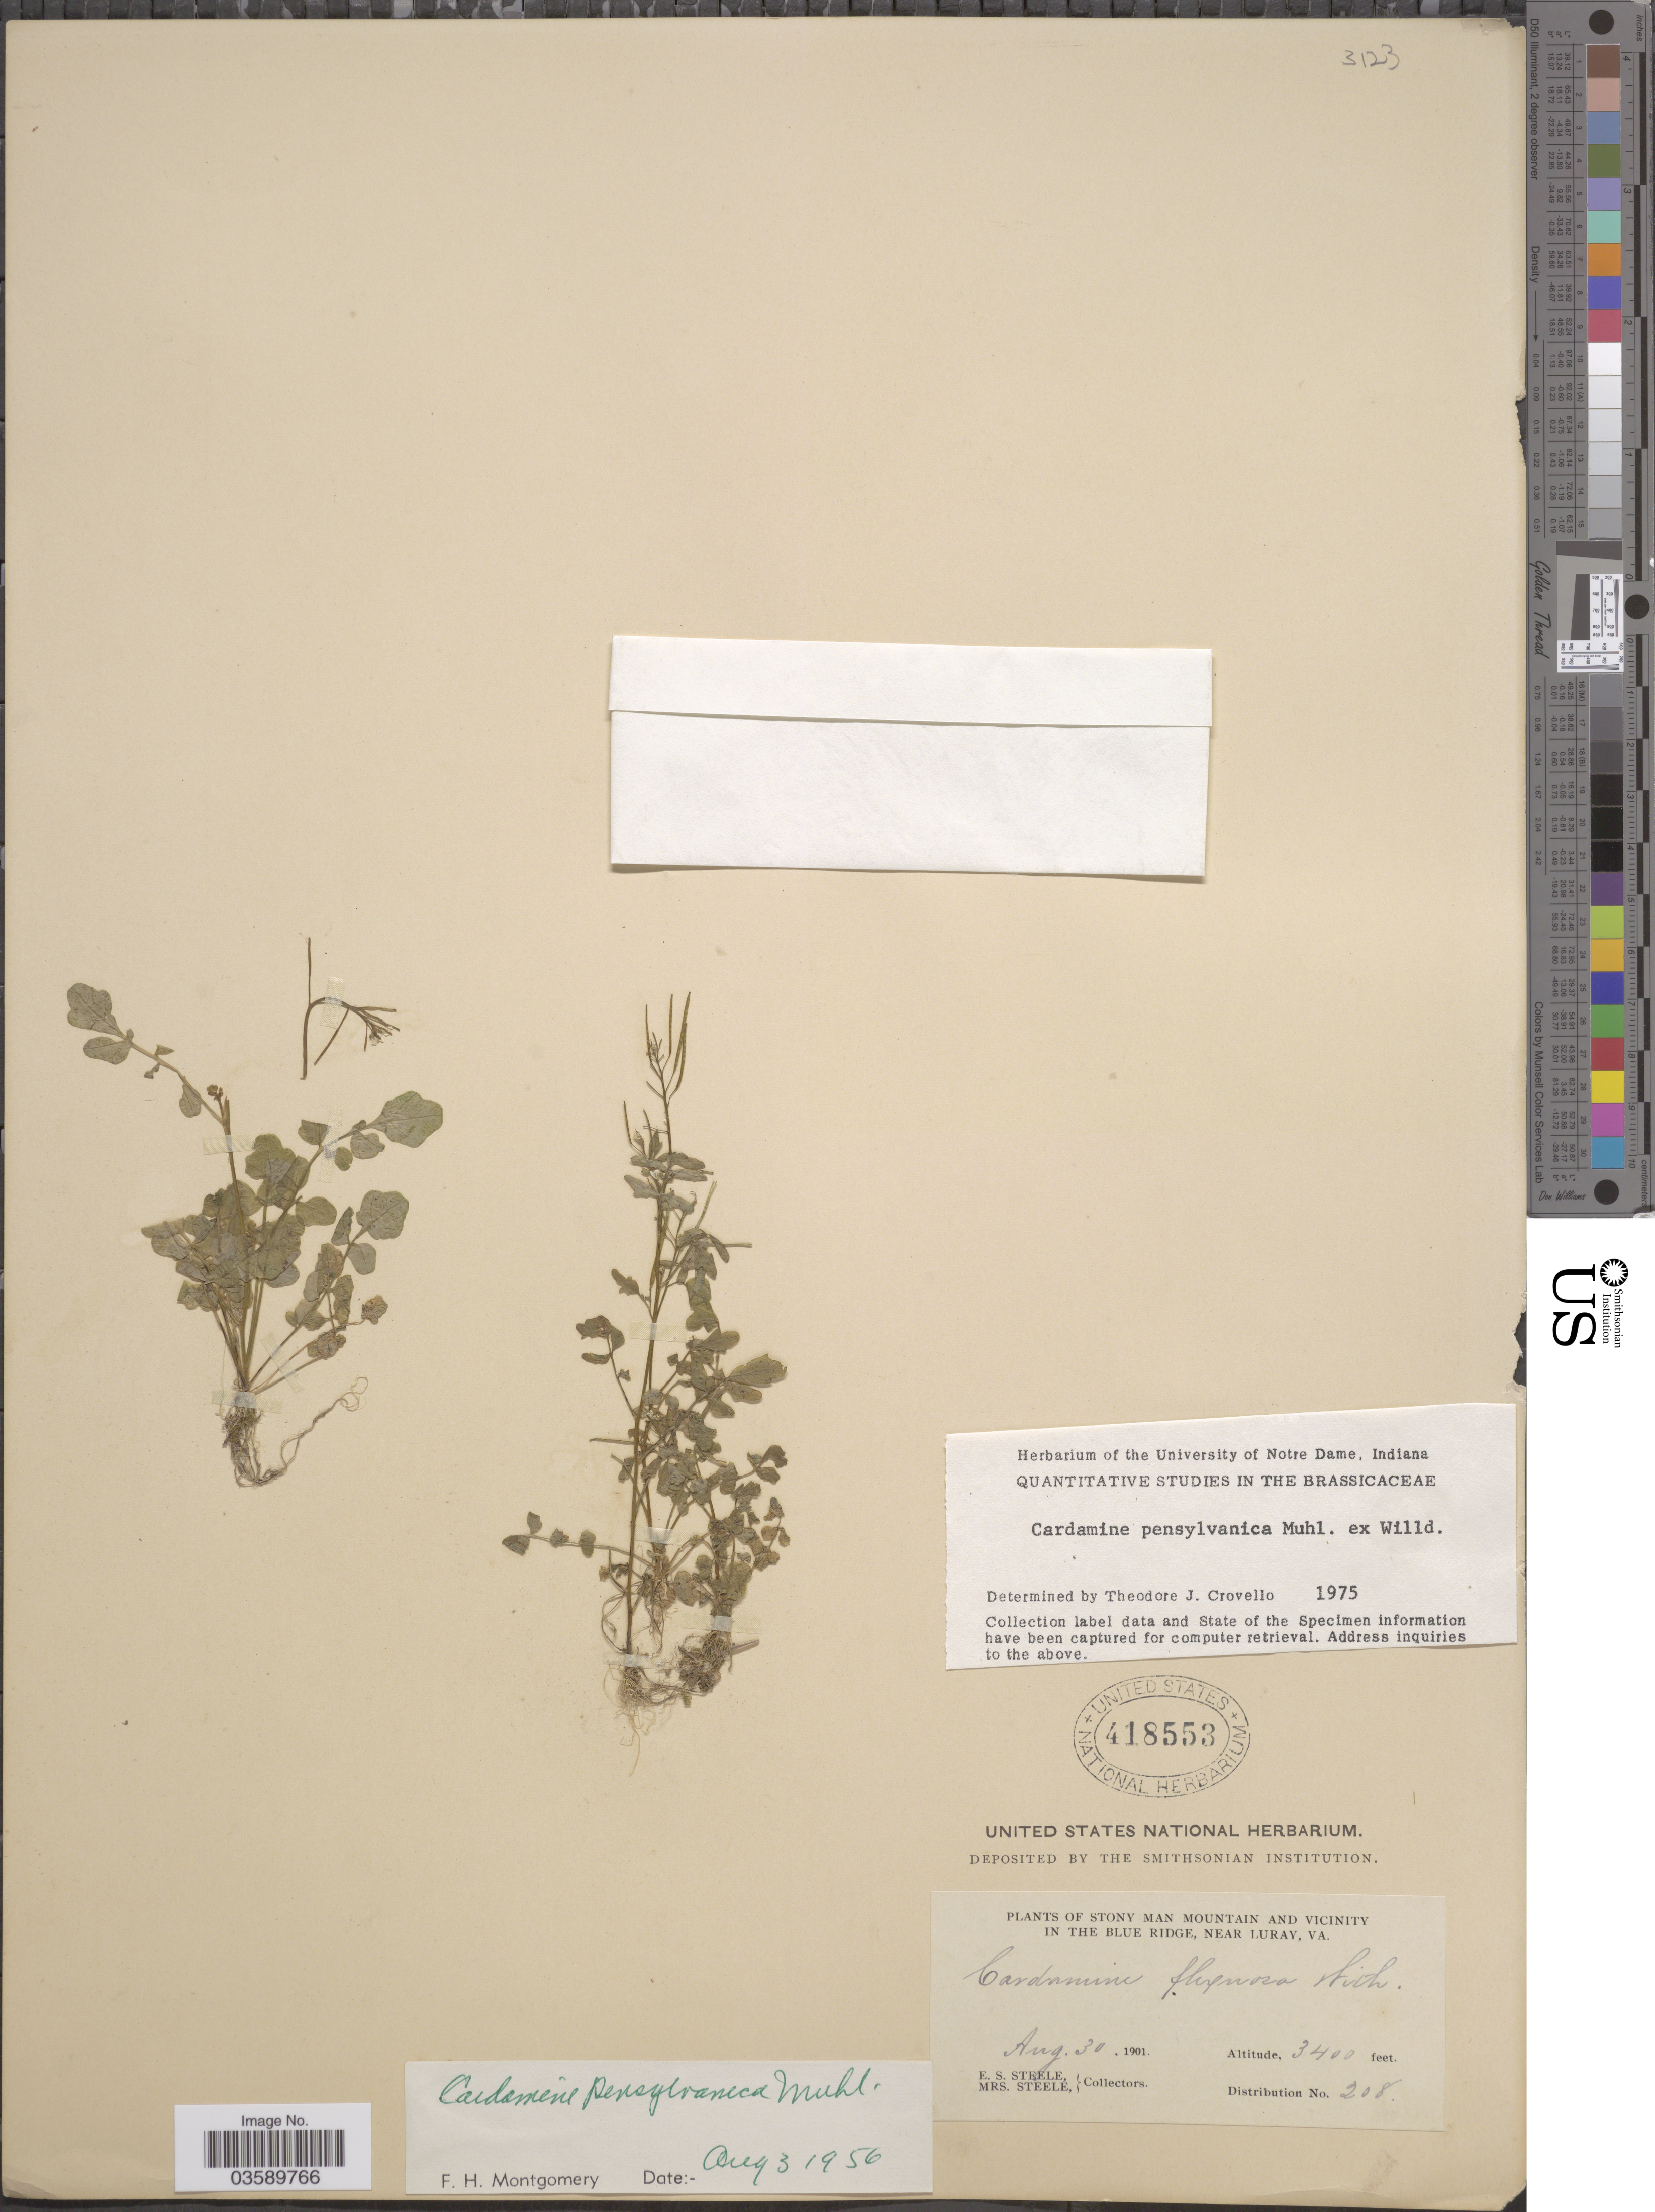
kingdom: Plantae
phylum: Tracheophyta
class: Magnoliopsida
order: Brassicales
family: Brassicaceae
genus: Cardamine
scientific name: Cardamine pensylvanica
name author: Muhl. ex Willd.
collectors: E. Steele & Mrs. E. S. Steele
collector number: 208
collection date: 1901-08-30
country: United States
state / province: Virginia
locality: Stony Man Mountain and vicinity in the Blue Ridge, near Luray.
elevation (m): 1036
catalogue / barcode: US 418553